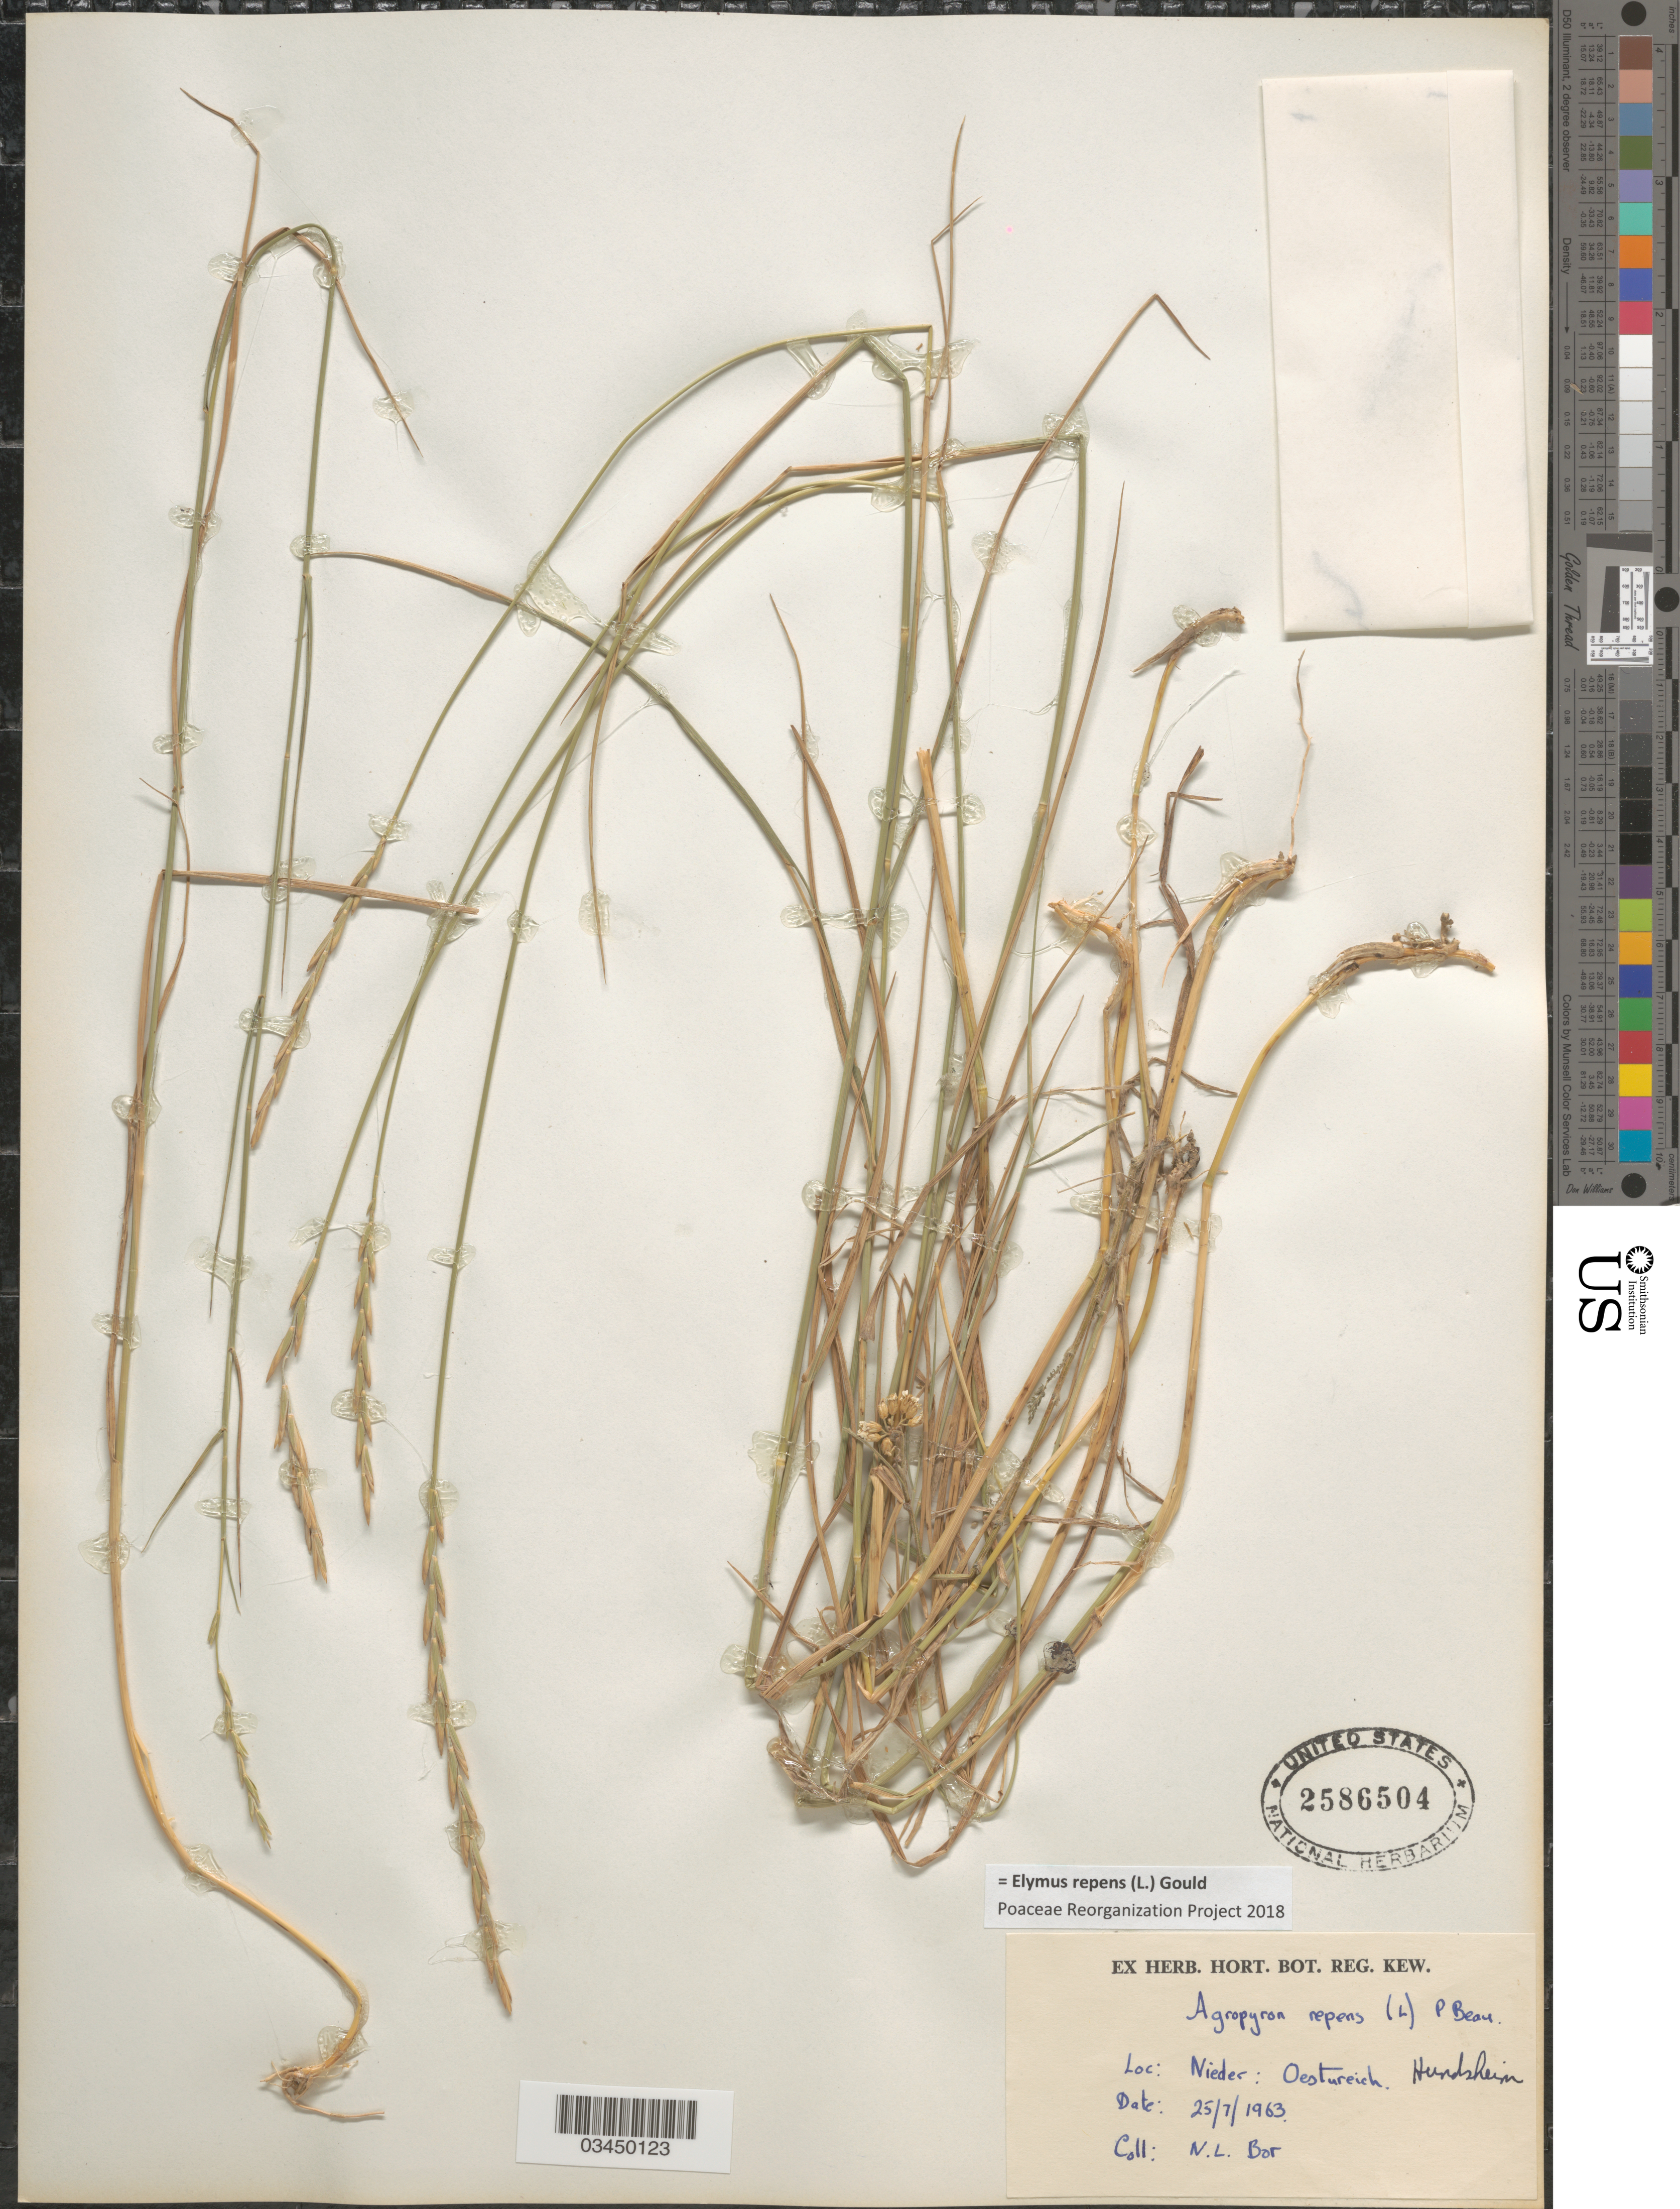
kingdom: Plantae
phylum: Tracheophyta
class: Liliopsida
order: Poales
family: Poaceae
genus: Elymus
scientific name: Elymus repens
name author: (L.) Gould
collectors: N. L. Bor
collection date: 1963-07-25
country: Austria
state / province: Niederosterreich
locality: Nieder: Oestureich. Hundsheim.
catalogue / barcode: US 2586504